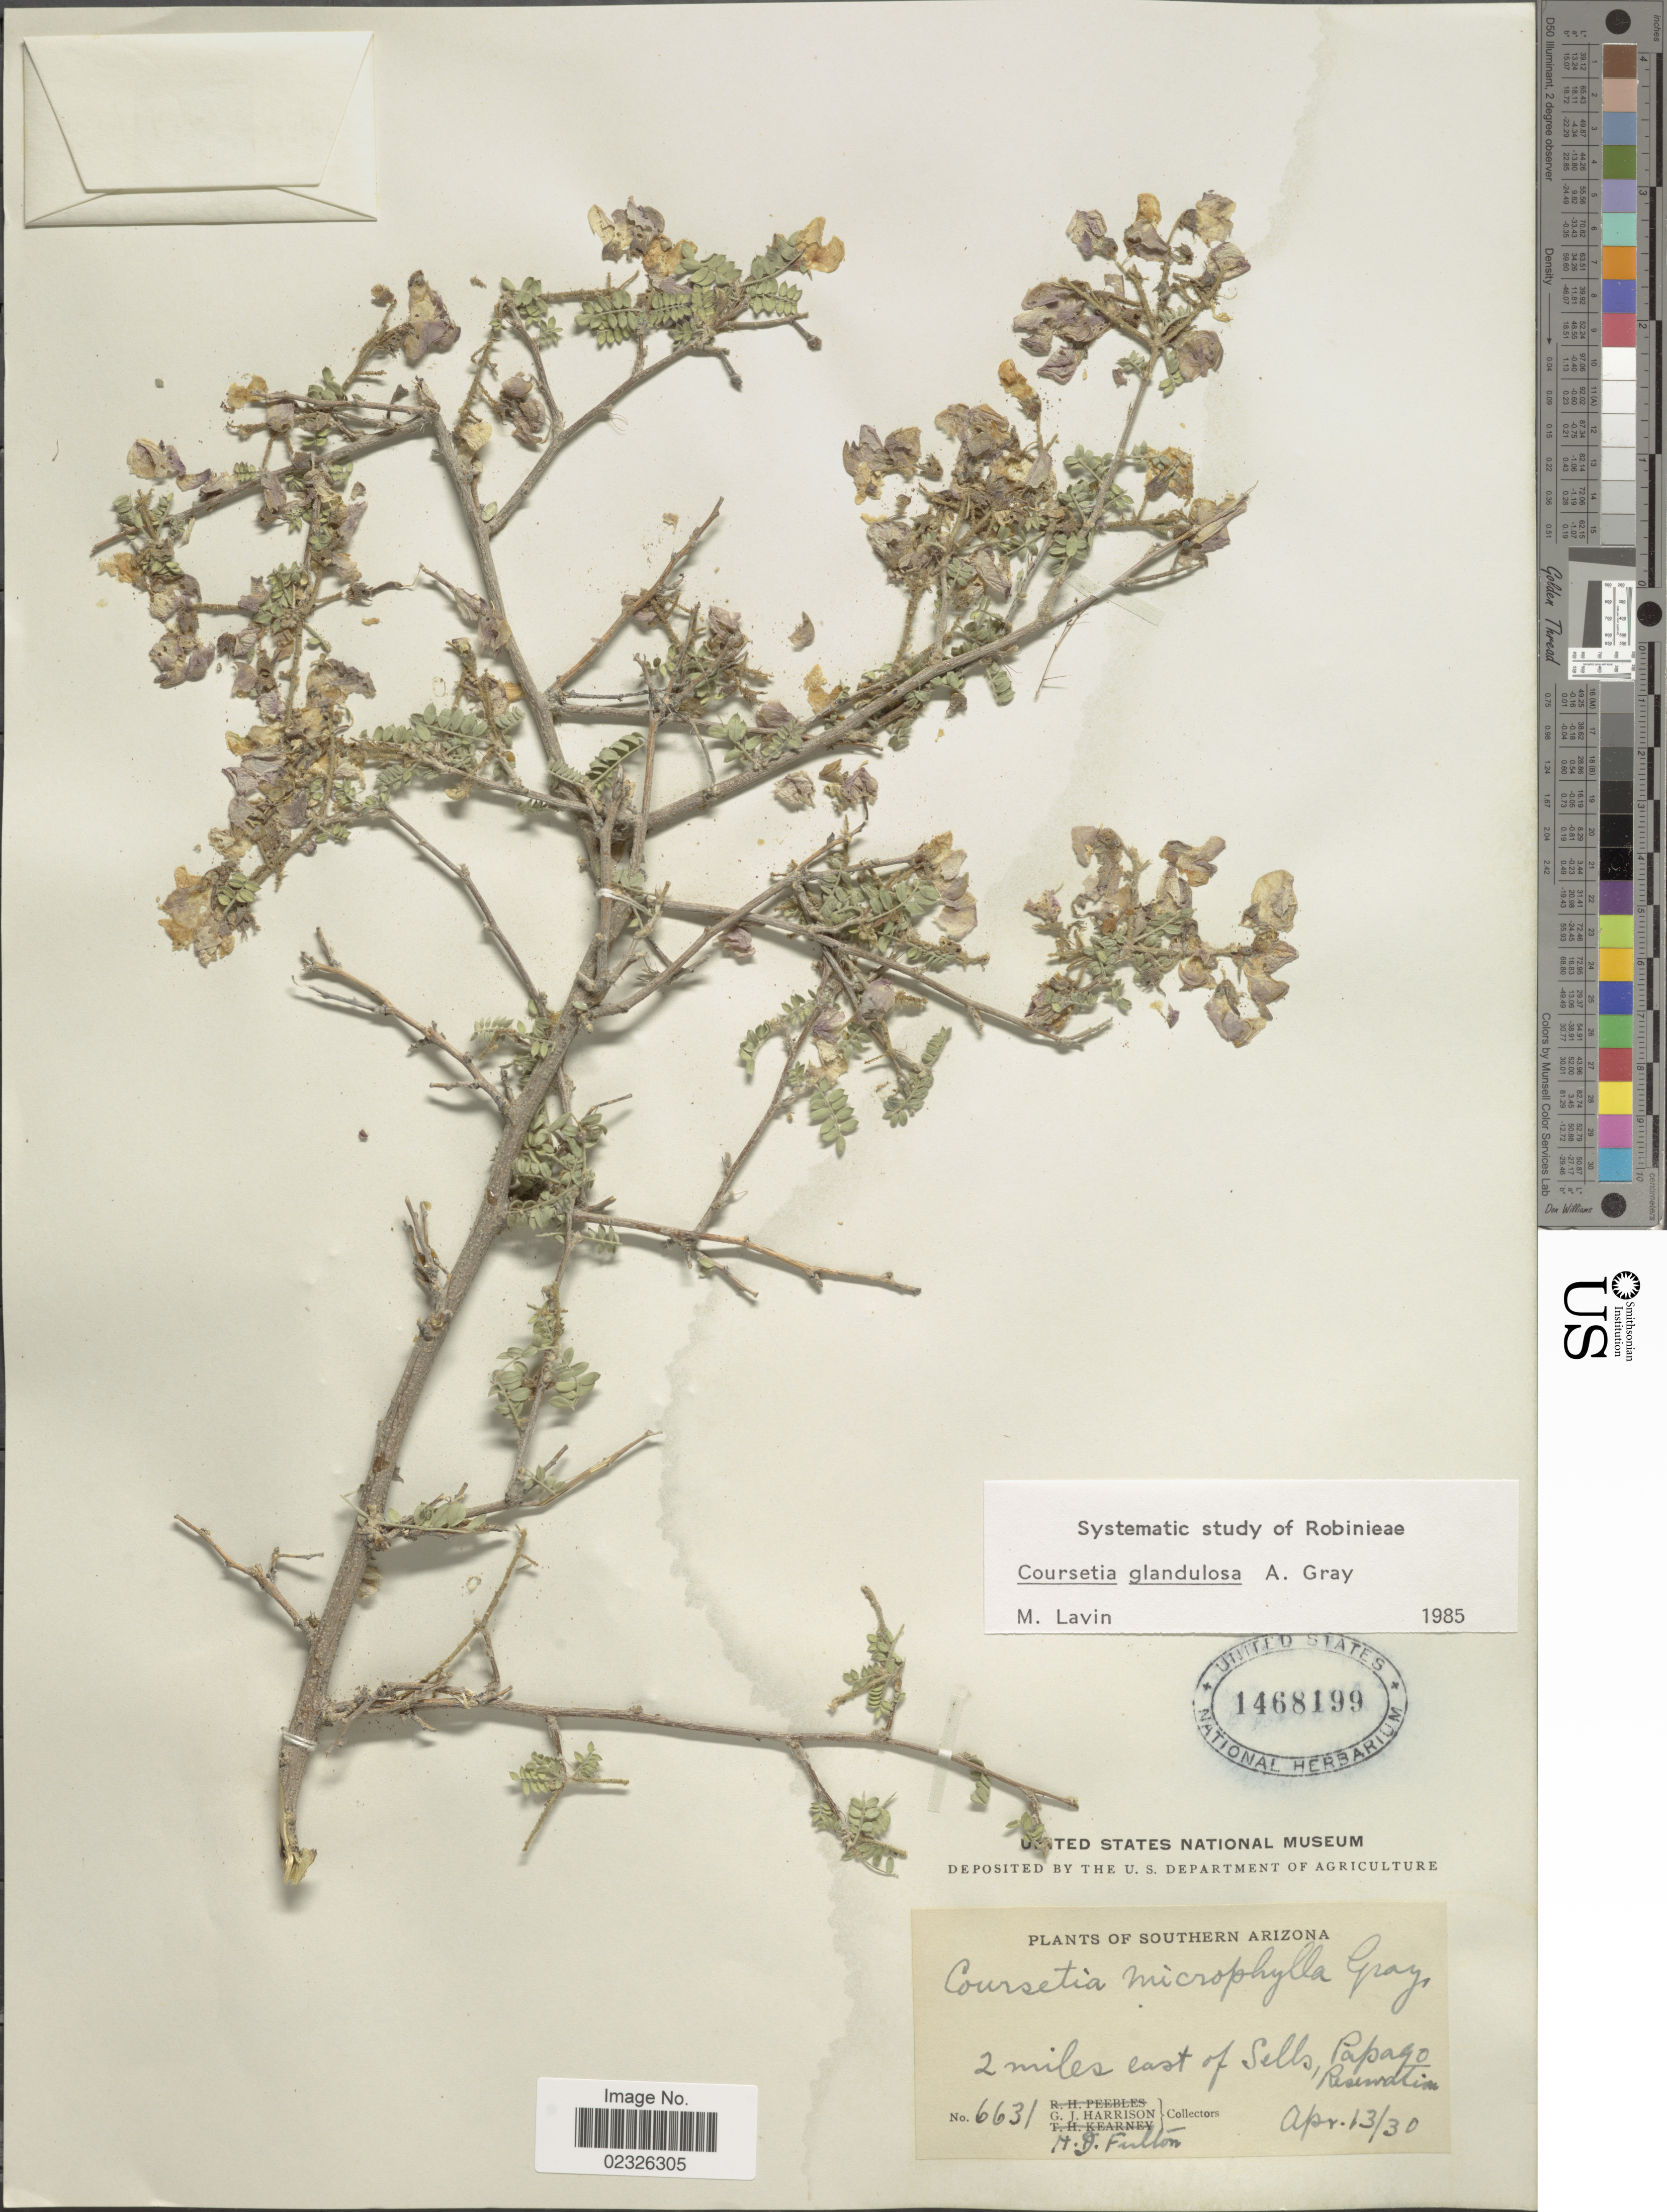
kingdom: Plantae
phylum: Tracheophyta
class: Magnoliopsida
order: Fabales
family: Fabaceae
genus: Coursetia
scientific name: Coursetia glandulosa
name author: A. Gray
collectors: G. J. Harrison & H. Fulton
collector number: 6631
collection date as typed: Transcribed d/m/y: 13/4/30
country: United States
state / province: Arizona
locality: Southern Arizona. 2 miles east of Sells, Papago Reservation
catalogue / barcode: US 1468199